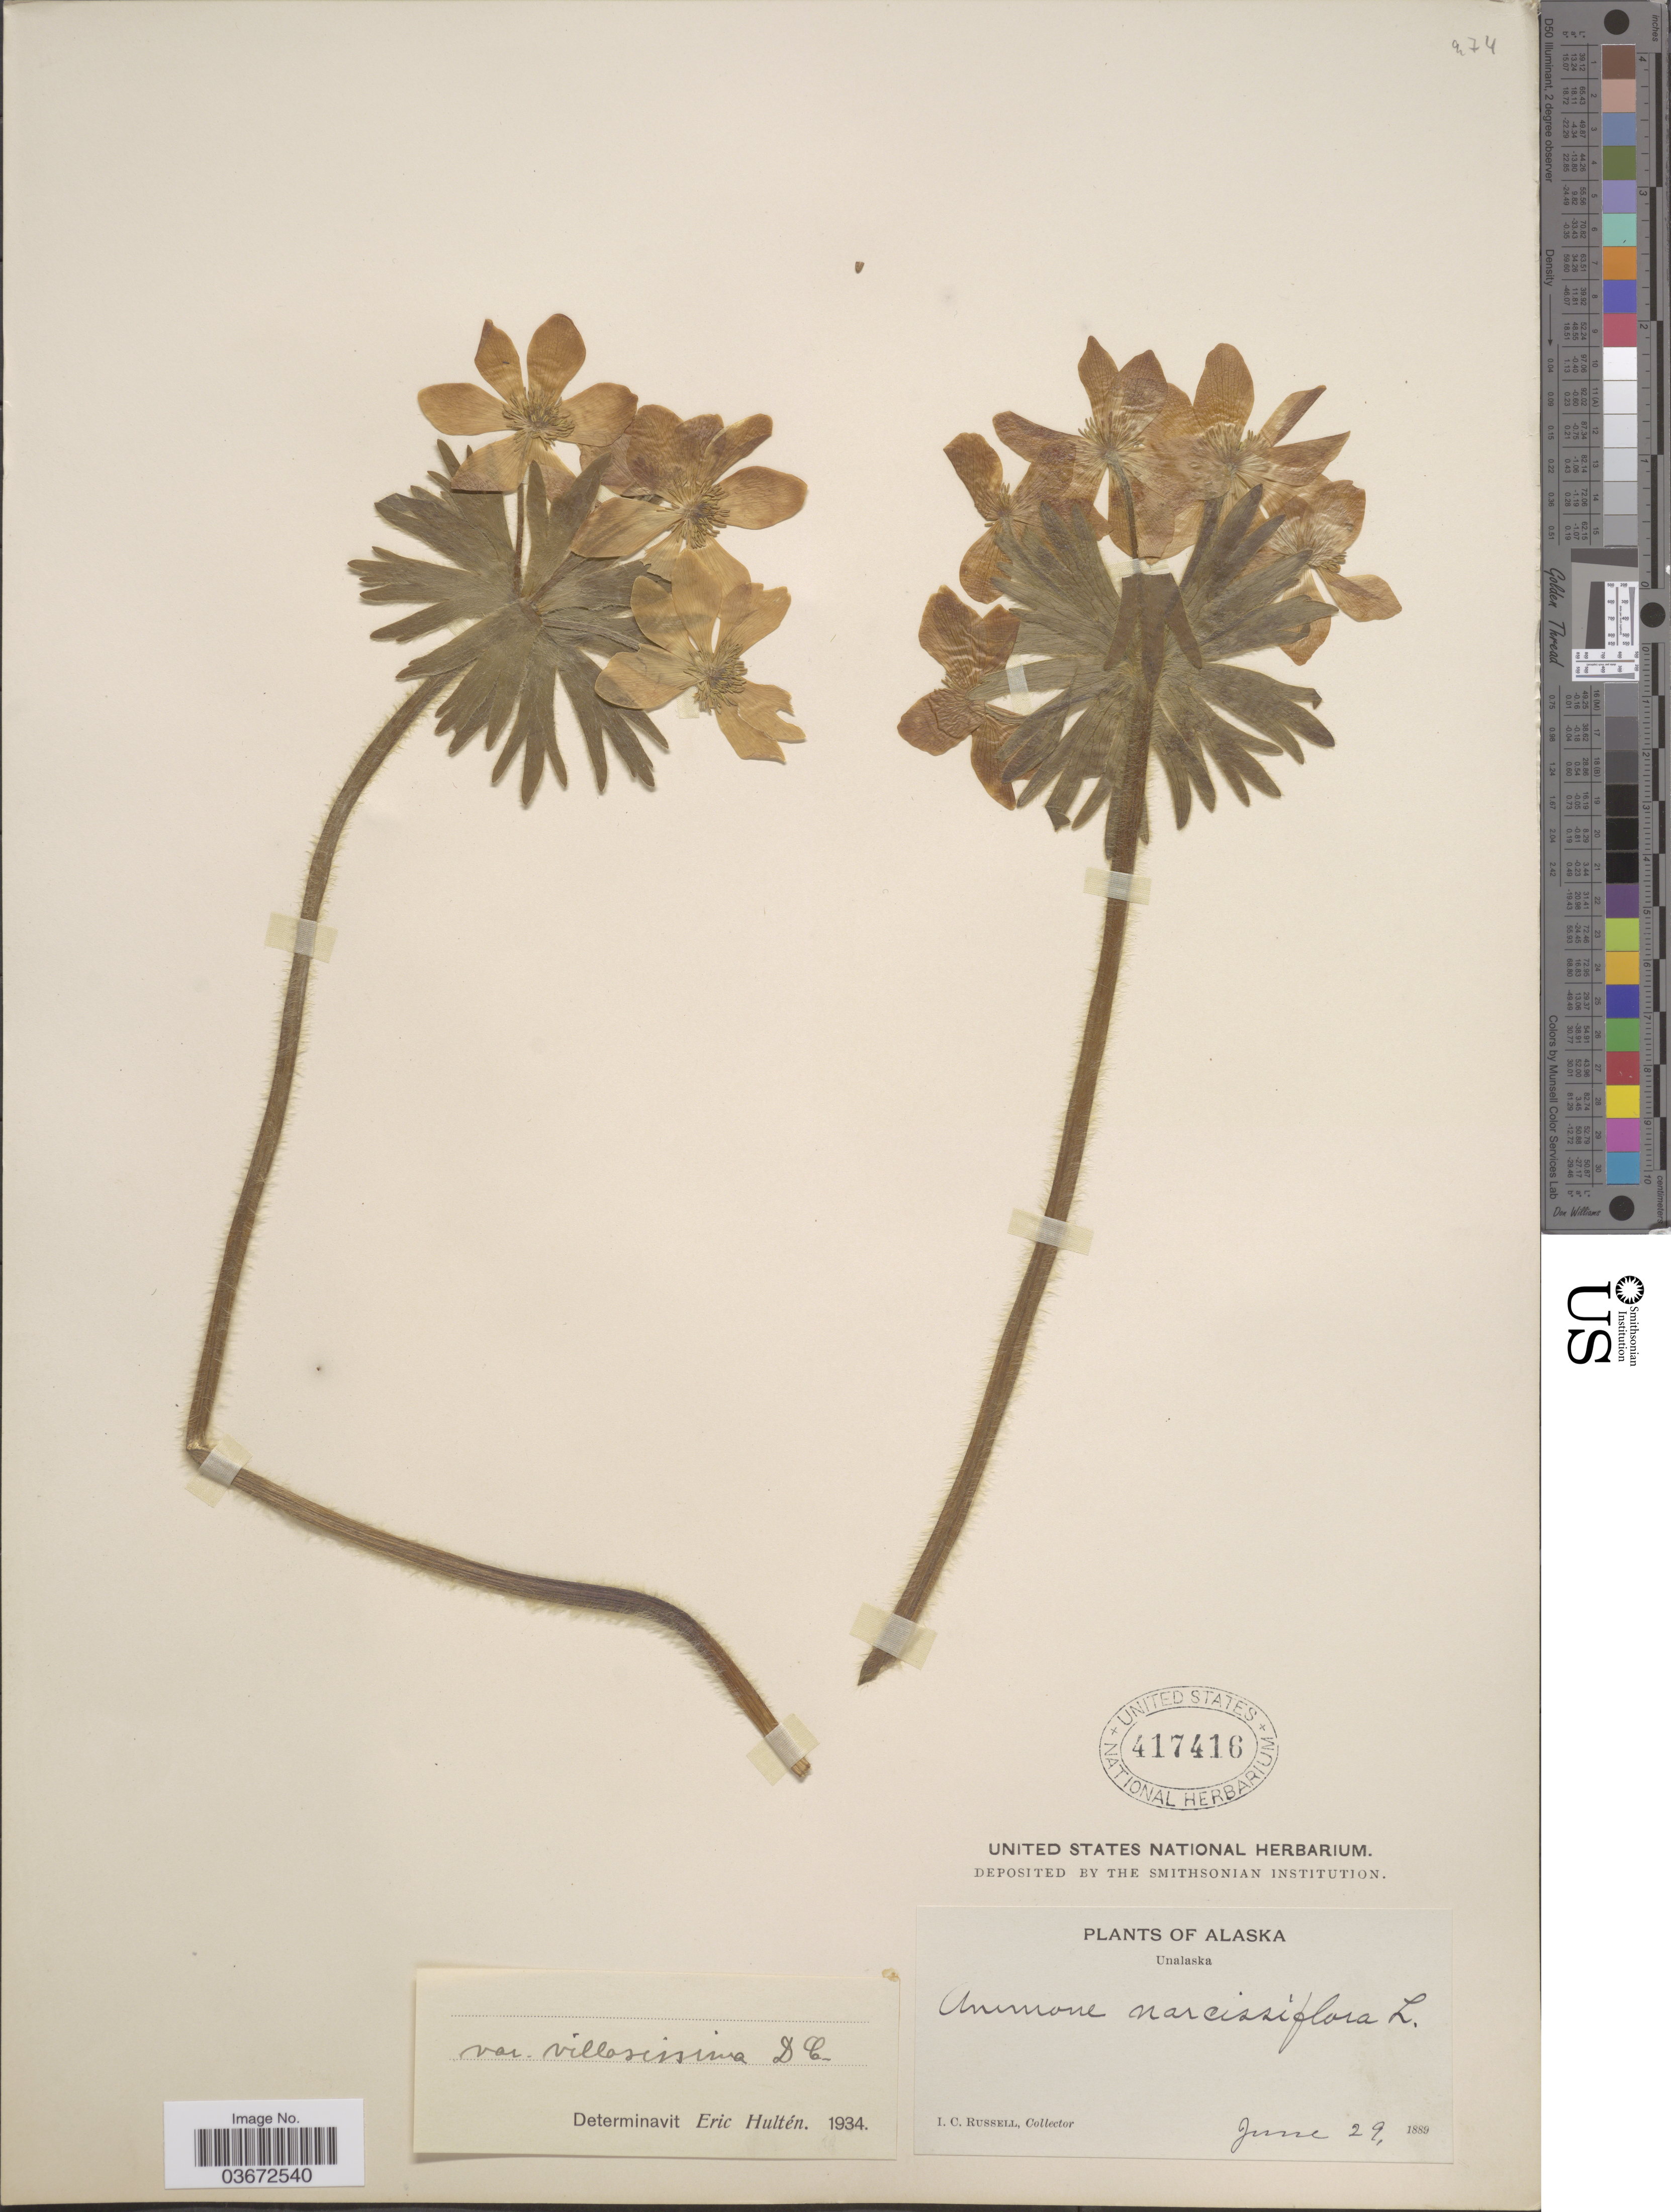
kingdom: Plantae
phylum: Tracheophyta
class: Magnoliopsida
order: Ranunculales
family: Ranunculaceae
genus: Anemone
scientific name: Anemone narcissiflora var. villosissima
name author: DC.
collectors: I. C. Russell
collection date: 1889-06-29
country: United States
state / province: Alaska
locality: Unalaska.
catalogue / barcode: US 417416